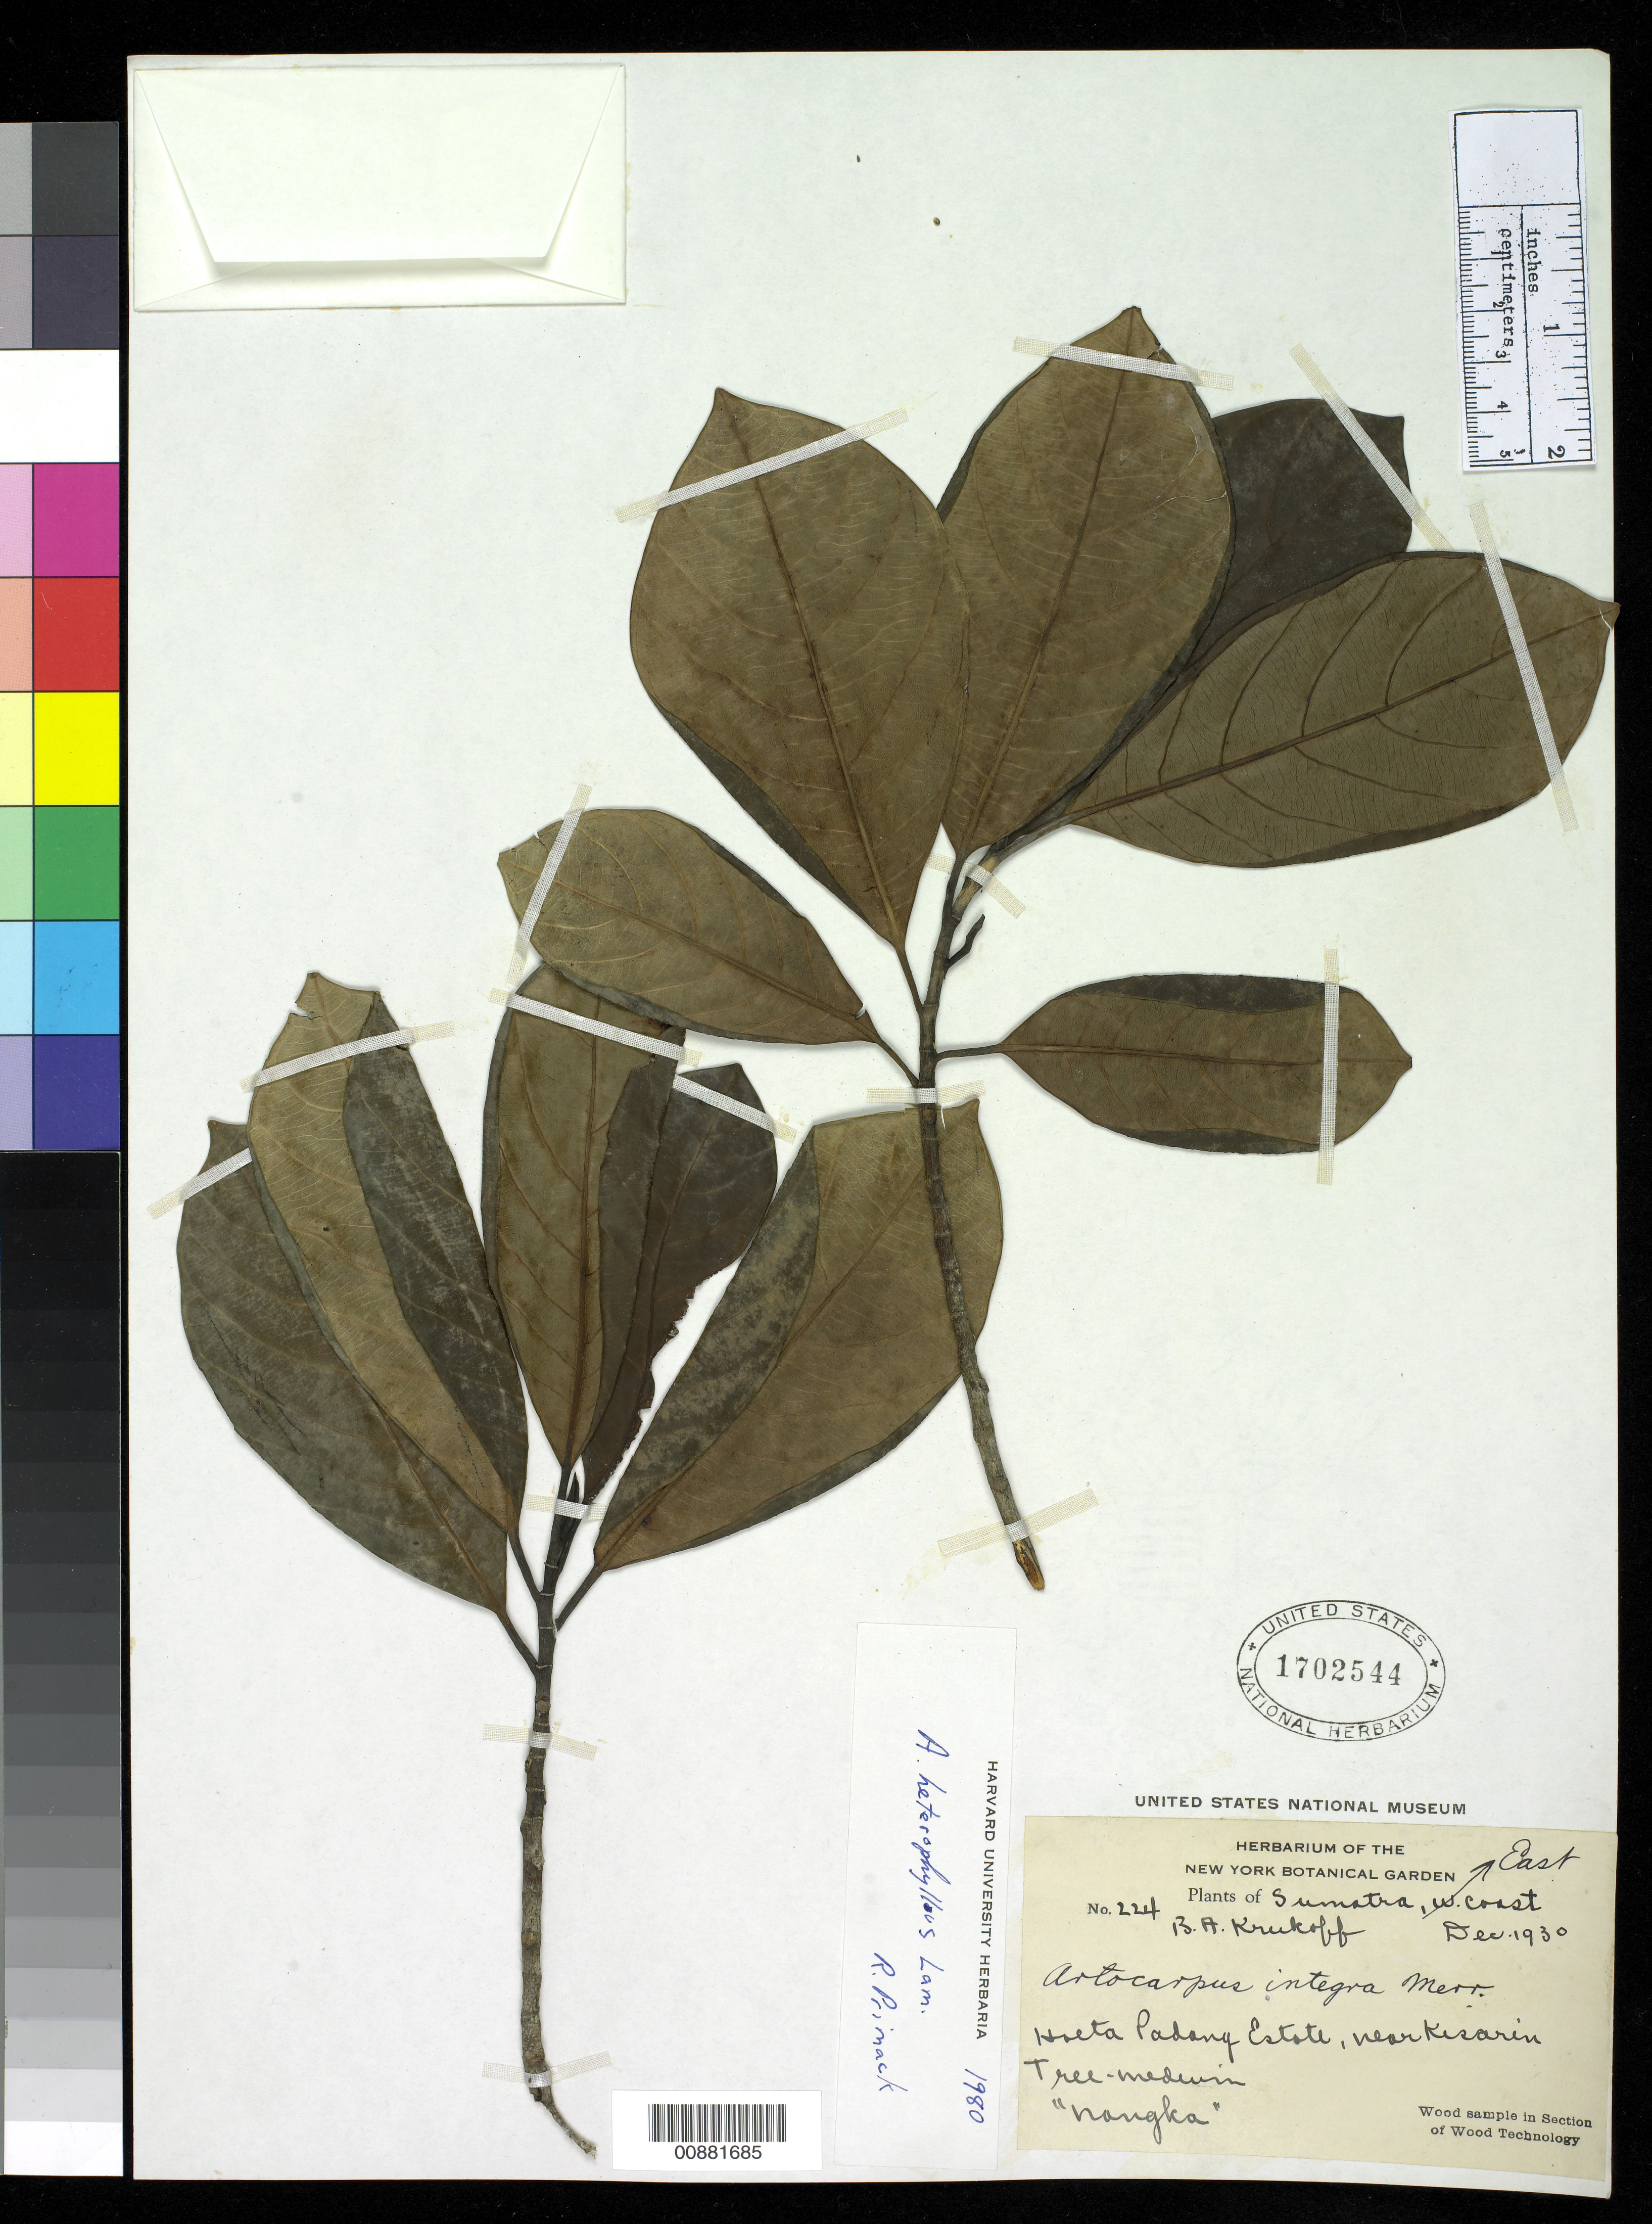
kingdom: Plantae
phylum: Tracheophyta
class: Magnoliopsida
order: Rosales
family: Moraceae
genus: Artocarpus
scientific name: Artocarpus heterophyllus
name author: Lam.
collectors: B. A. Krukoff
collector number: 224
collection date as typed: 01 Dec 1930 to 31 Dec 1930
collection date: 1930-12-01/1930-12-31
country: Indonesia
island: Sumatra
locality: E Coast, Hoeta padang Estate, near Kisarin.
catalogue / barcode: US 1702544